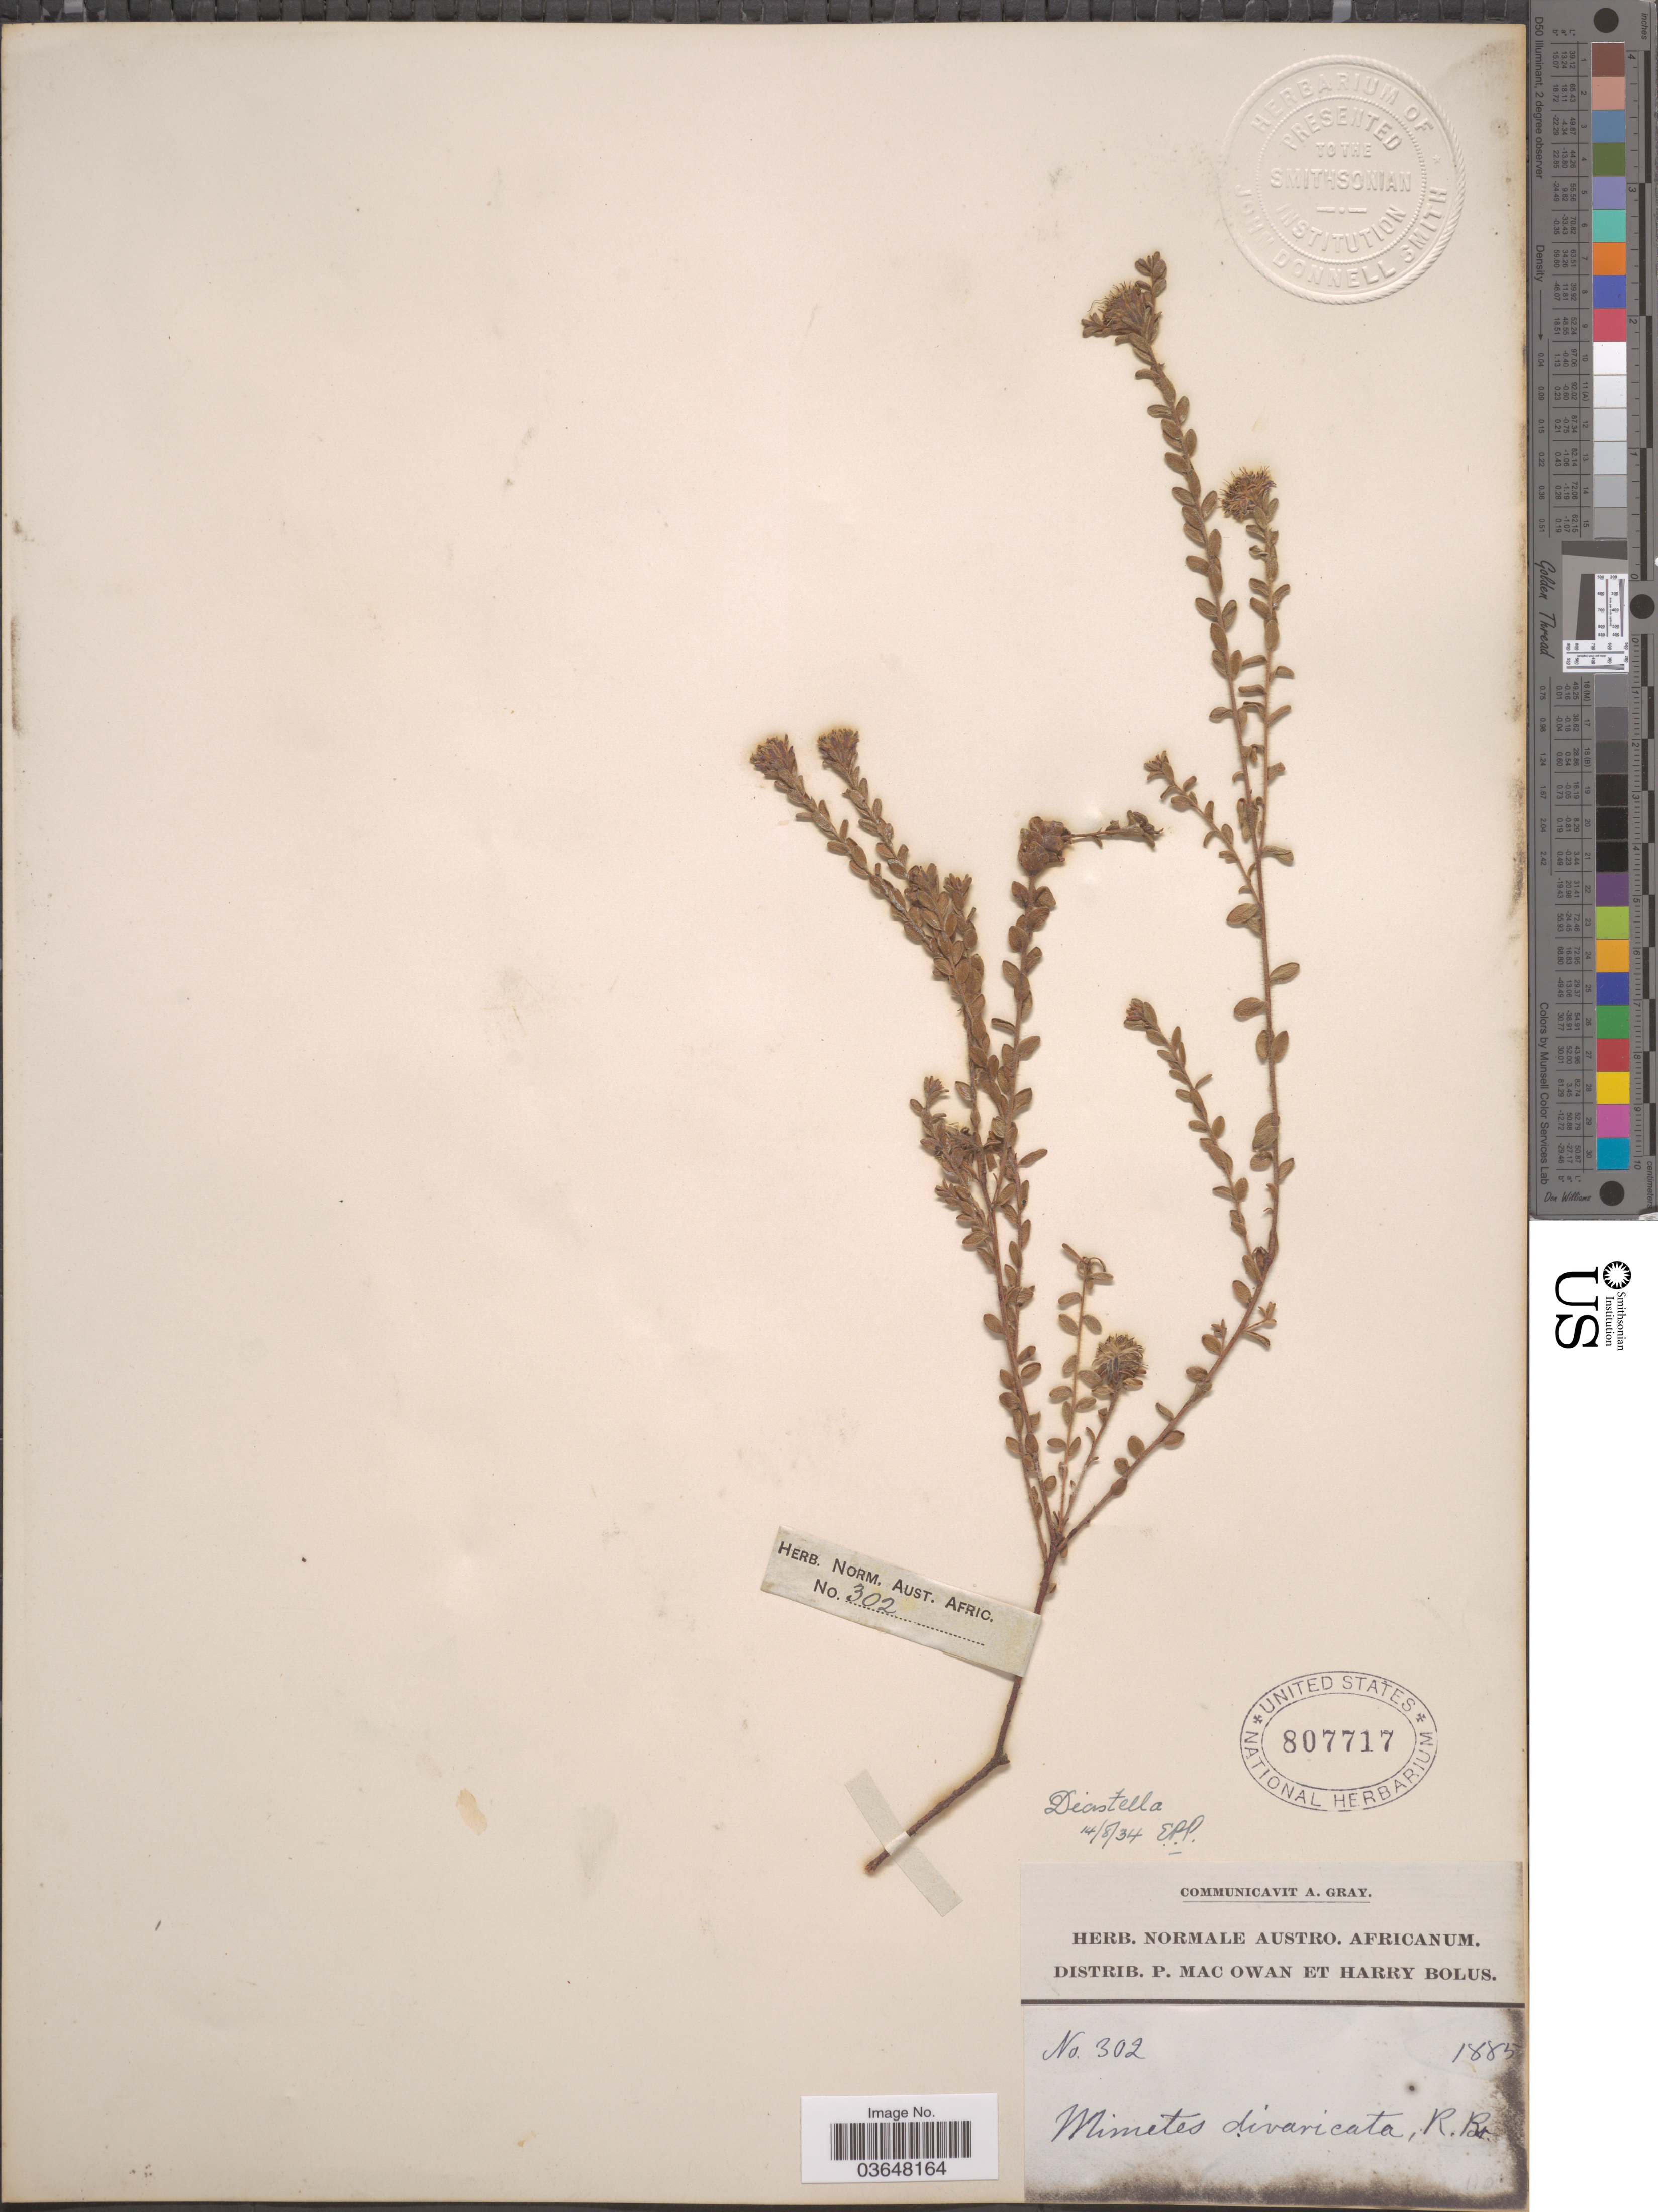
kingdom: Plantae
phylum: Tracheophyta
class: Magnoliopsida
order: Proteales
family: Proteaceae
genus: Diastella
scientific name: Diastella divaricata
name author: (P.J. Bergius) Rourke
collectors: P. MacOwan & H. Bolus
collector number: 302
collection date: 1885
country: South Africa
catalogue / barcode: US 807717